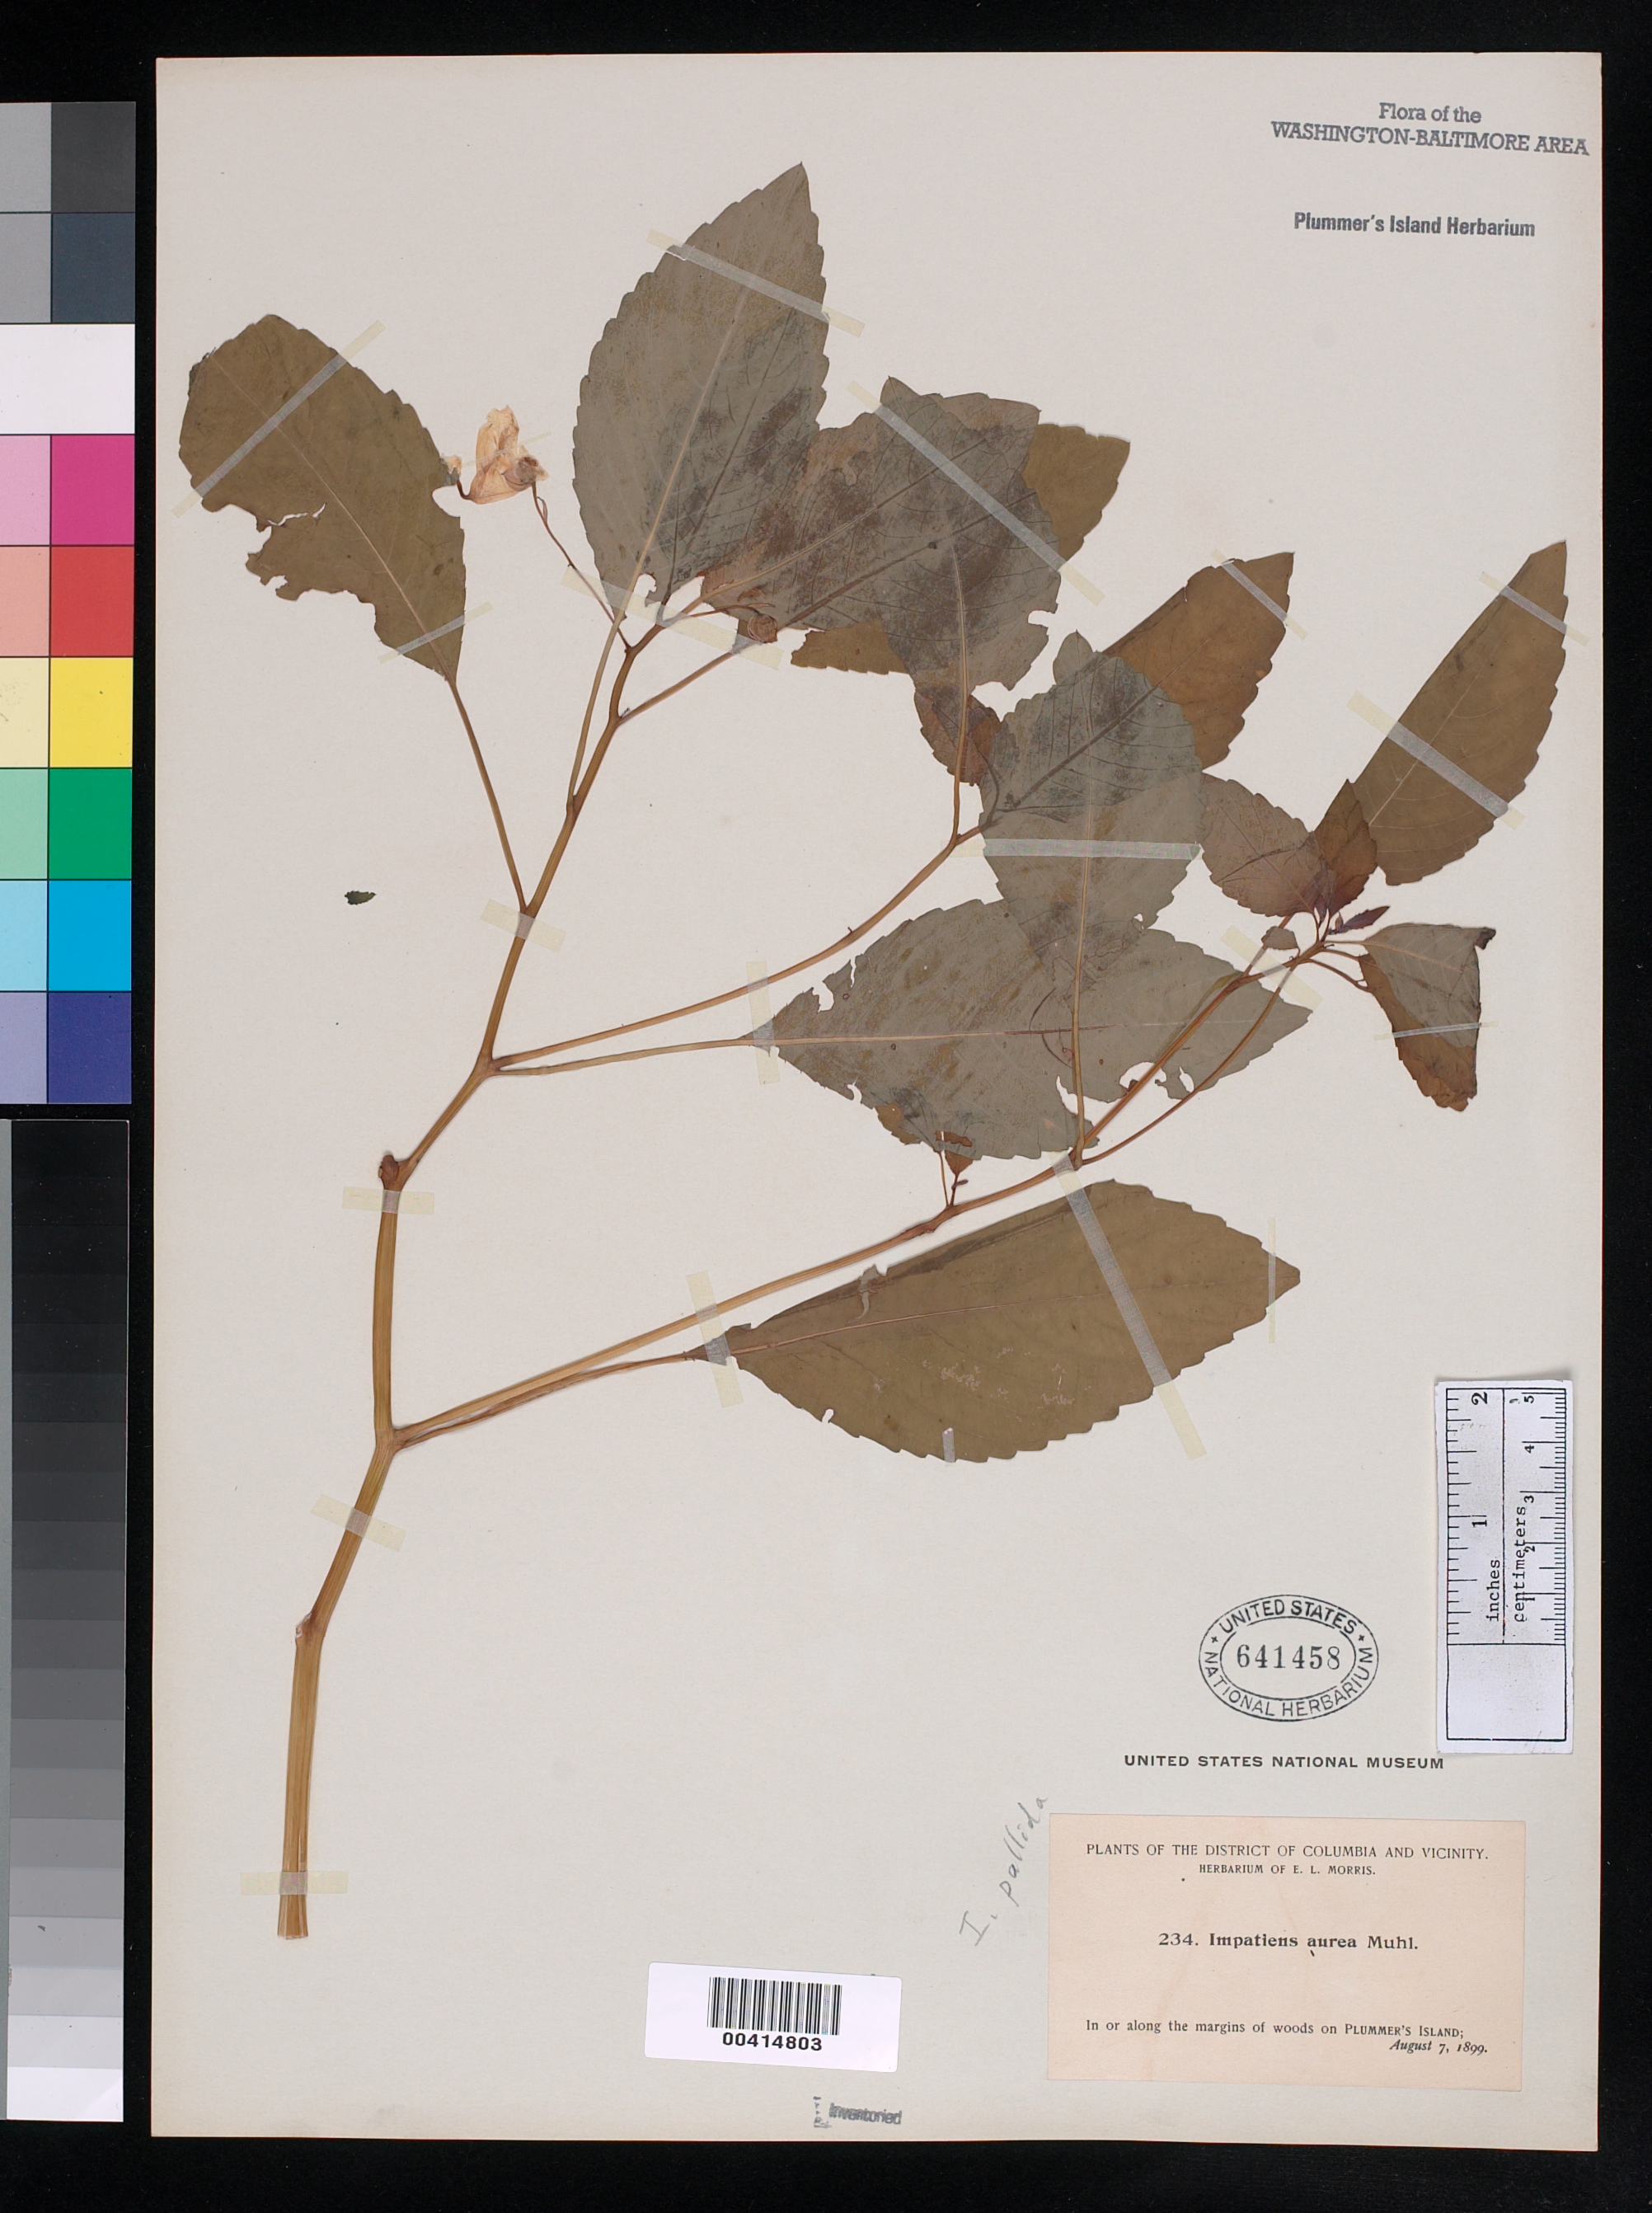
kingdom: Plantae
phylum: Tracheophyta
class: Magnoliopsida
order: Ericales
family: Balsaminaceae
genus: Impatiens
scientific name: Impatiens pallida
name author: Nutt.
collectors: E. L. Morris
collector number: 234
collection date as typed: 07 Aug 1899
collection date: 1899-08-07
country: United States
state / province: Maryland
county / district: Montgomery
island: Plummers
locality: Plummer's Island C. & O. Canal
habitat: In or along the margins of woods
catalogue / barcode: US 641458